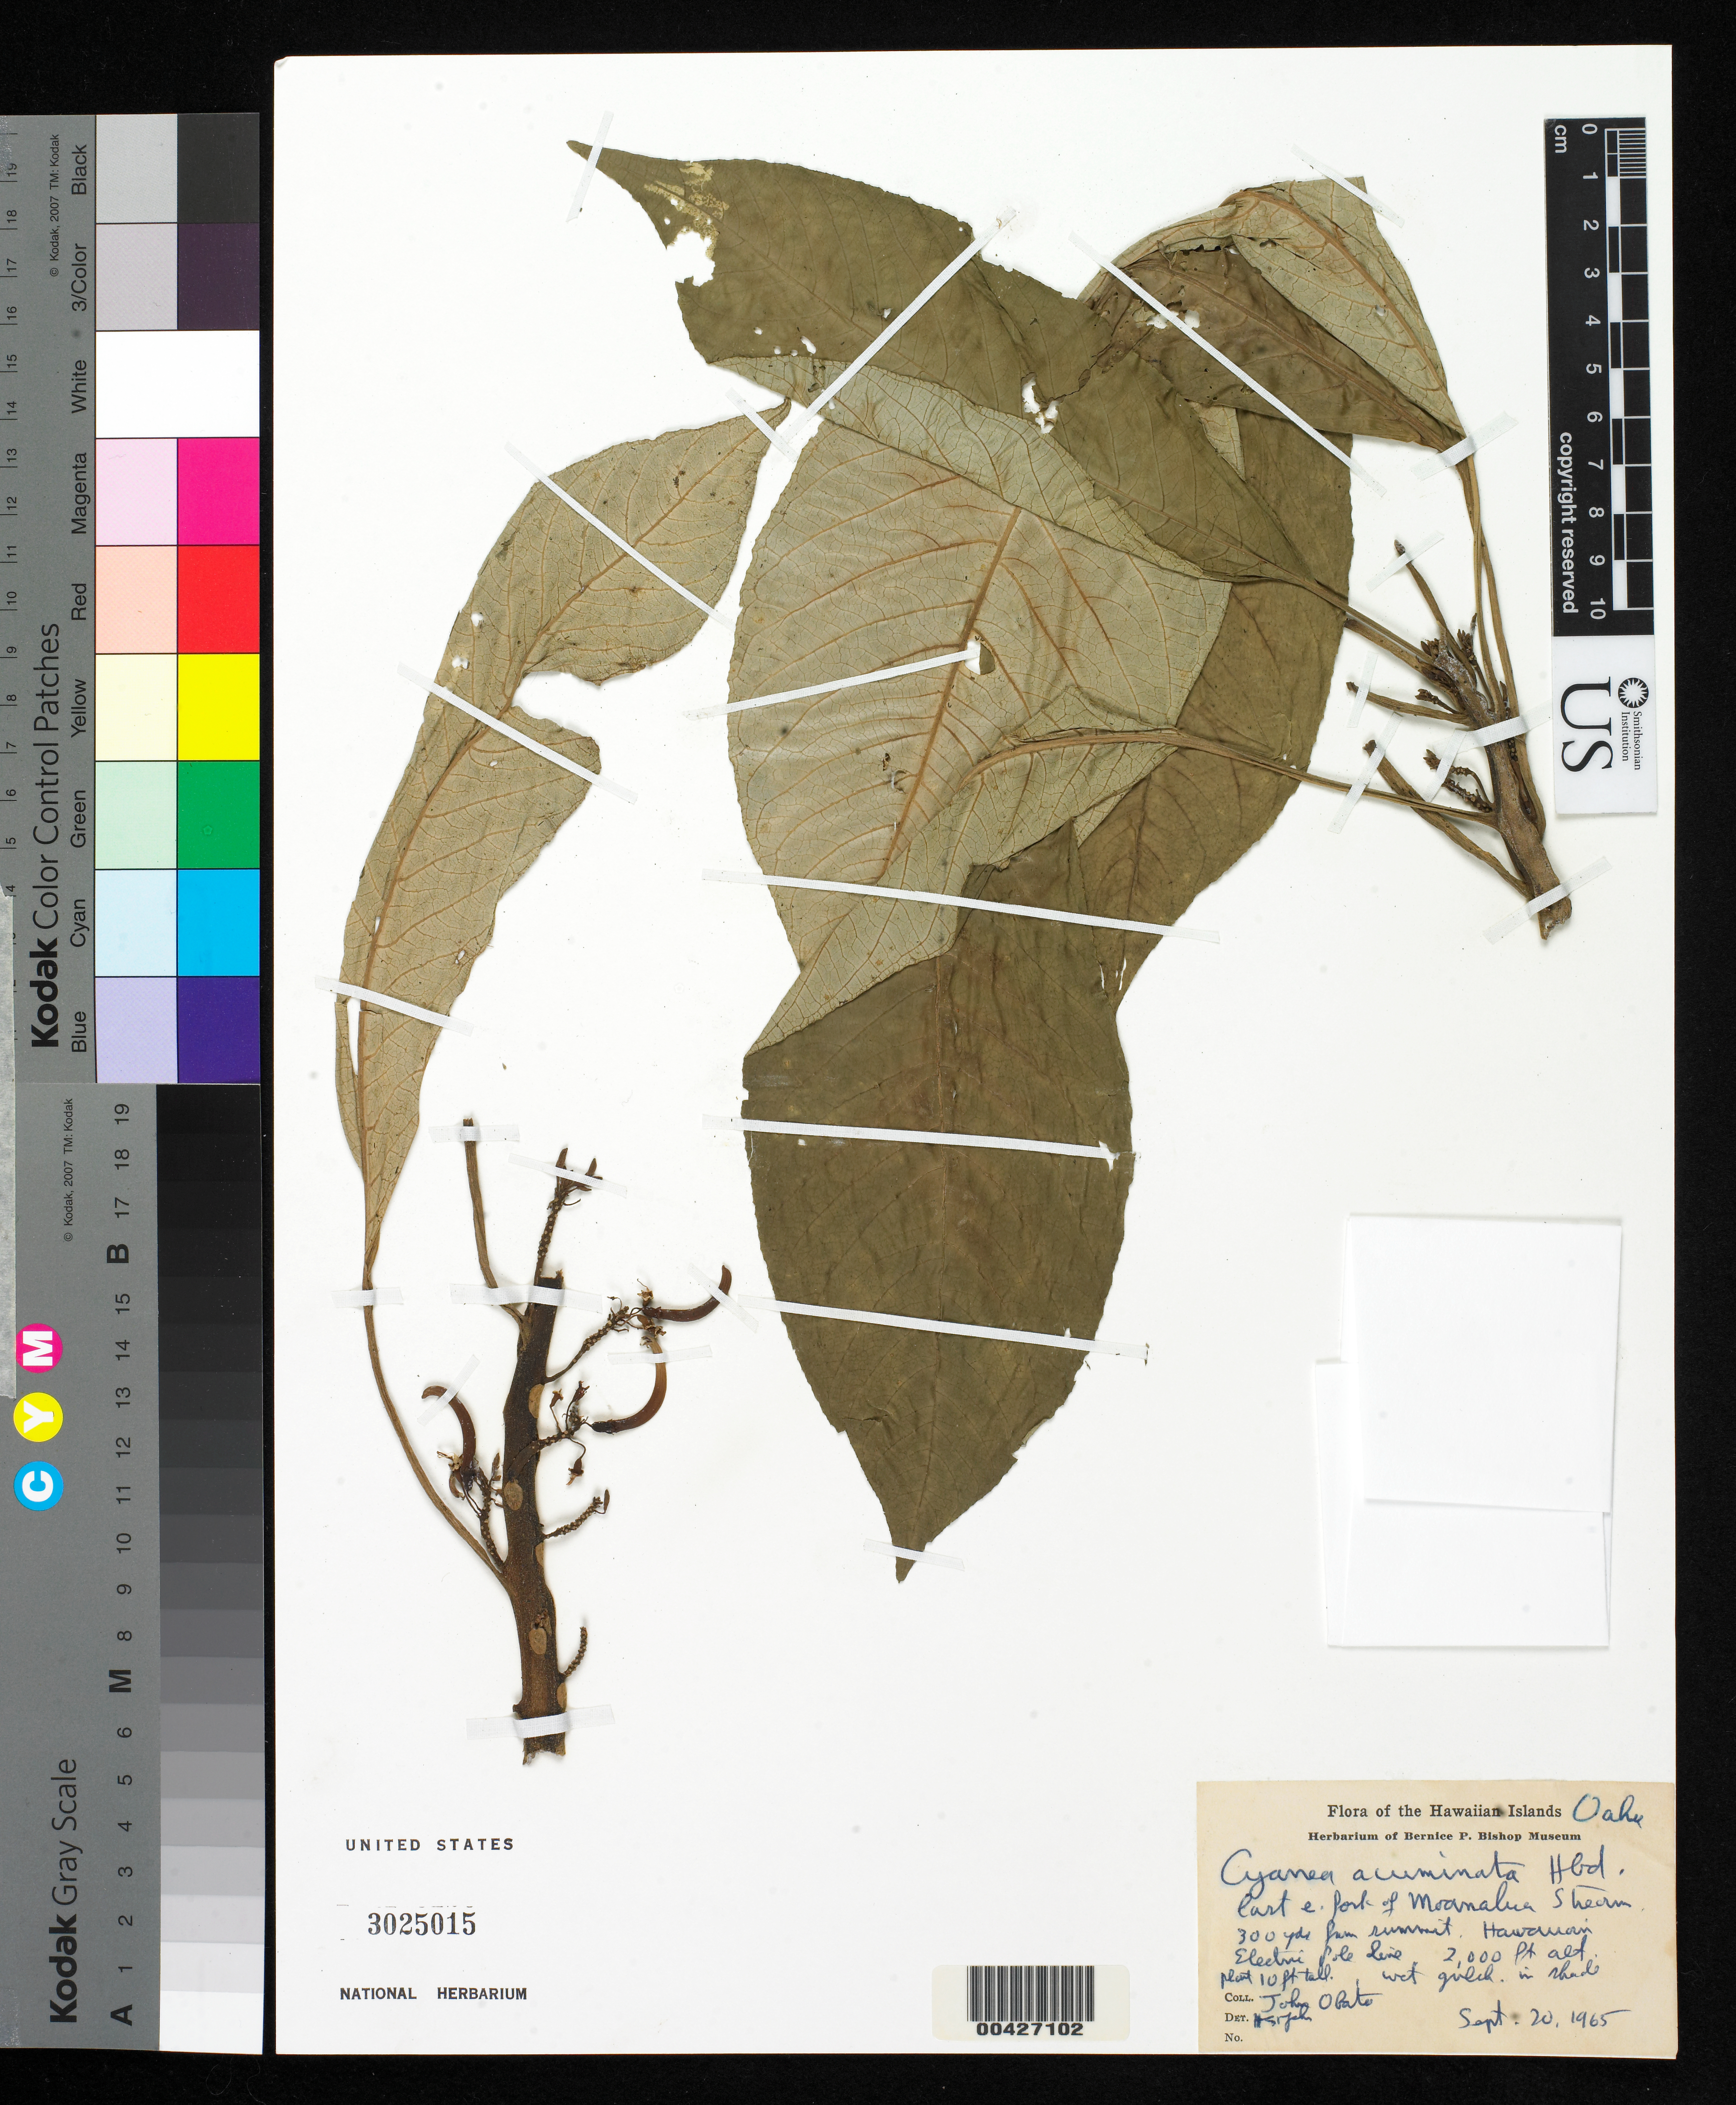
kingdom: Plantae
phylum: Tracheophyta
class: Magnoliopsida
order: Asterales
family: Campanulaceae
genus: Cyanea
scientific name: Cyanea acuminata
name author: (Gaudich.) Hillebr.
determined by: St. John, H.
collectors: J. Obata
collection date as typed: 20 Sep 1965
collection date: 1965-09-20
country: United States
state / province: Hawaii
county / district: Honolulu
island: Oahu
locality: Last E fork of Moanalua Stream, 300 yards from summit, Hawaiian electric pole line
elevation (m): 610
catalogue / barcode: US 3025015